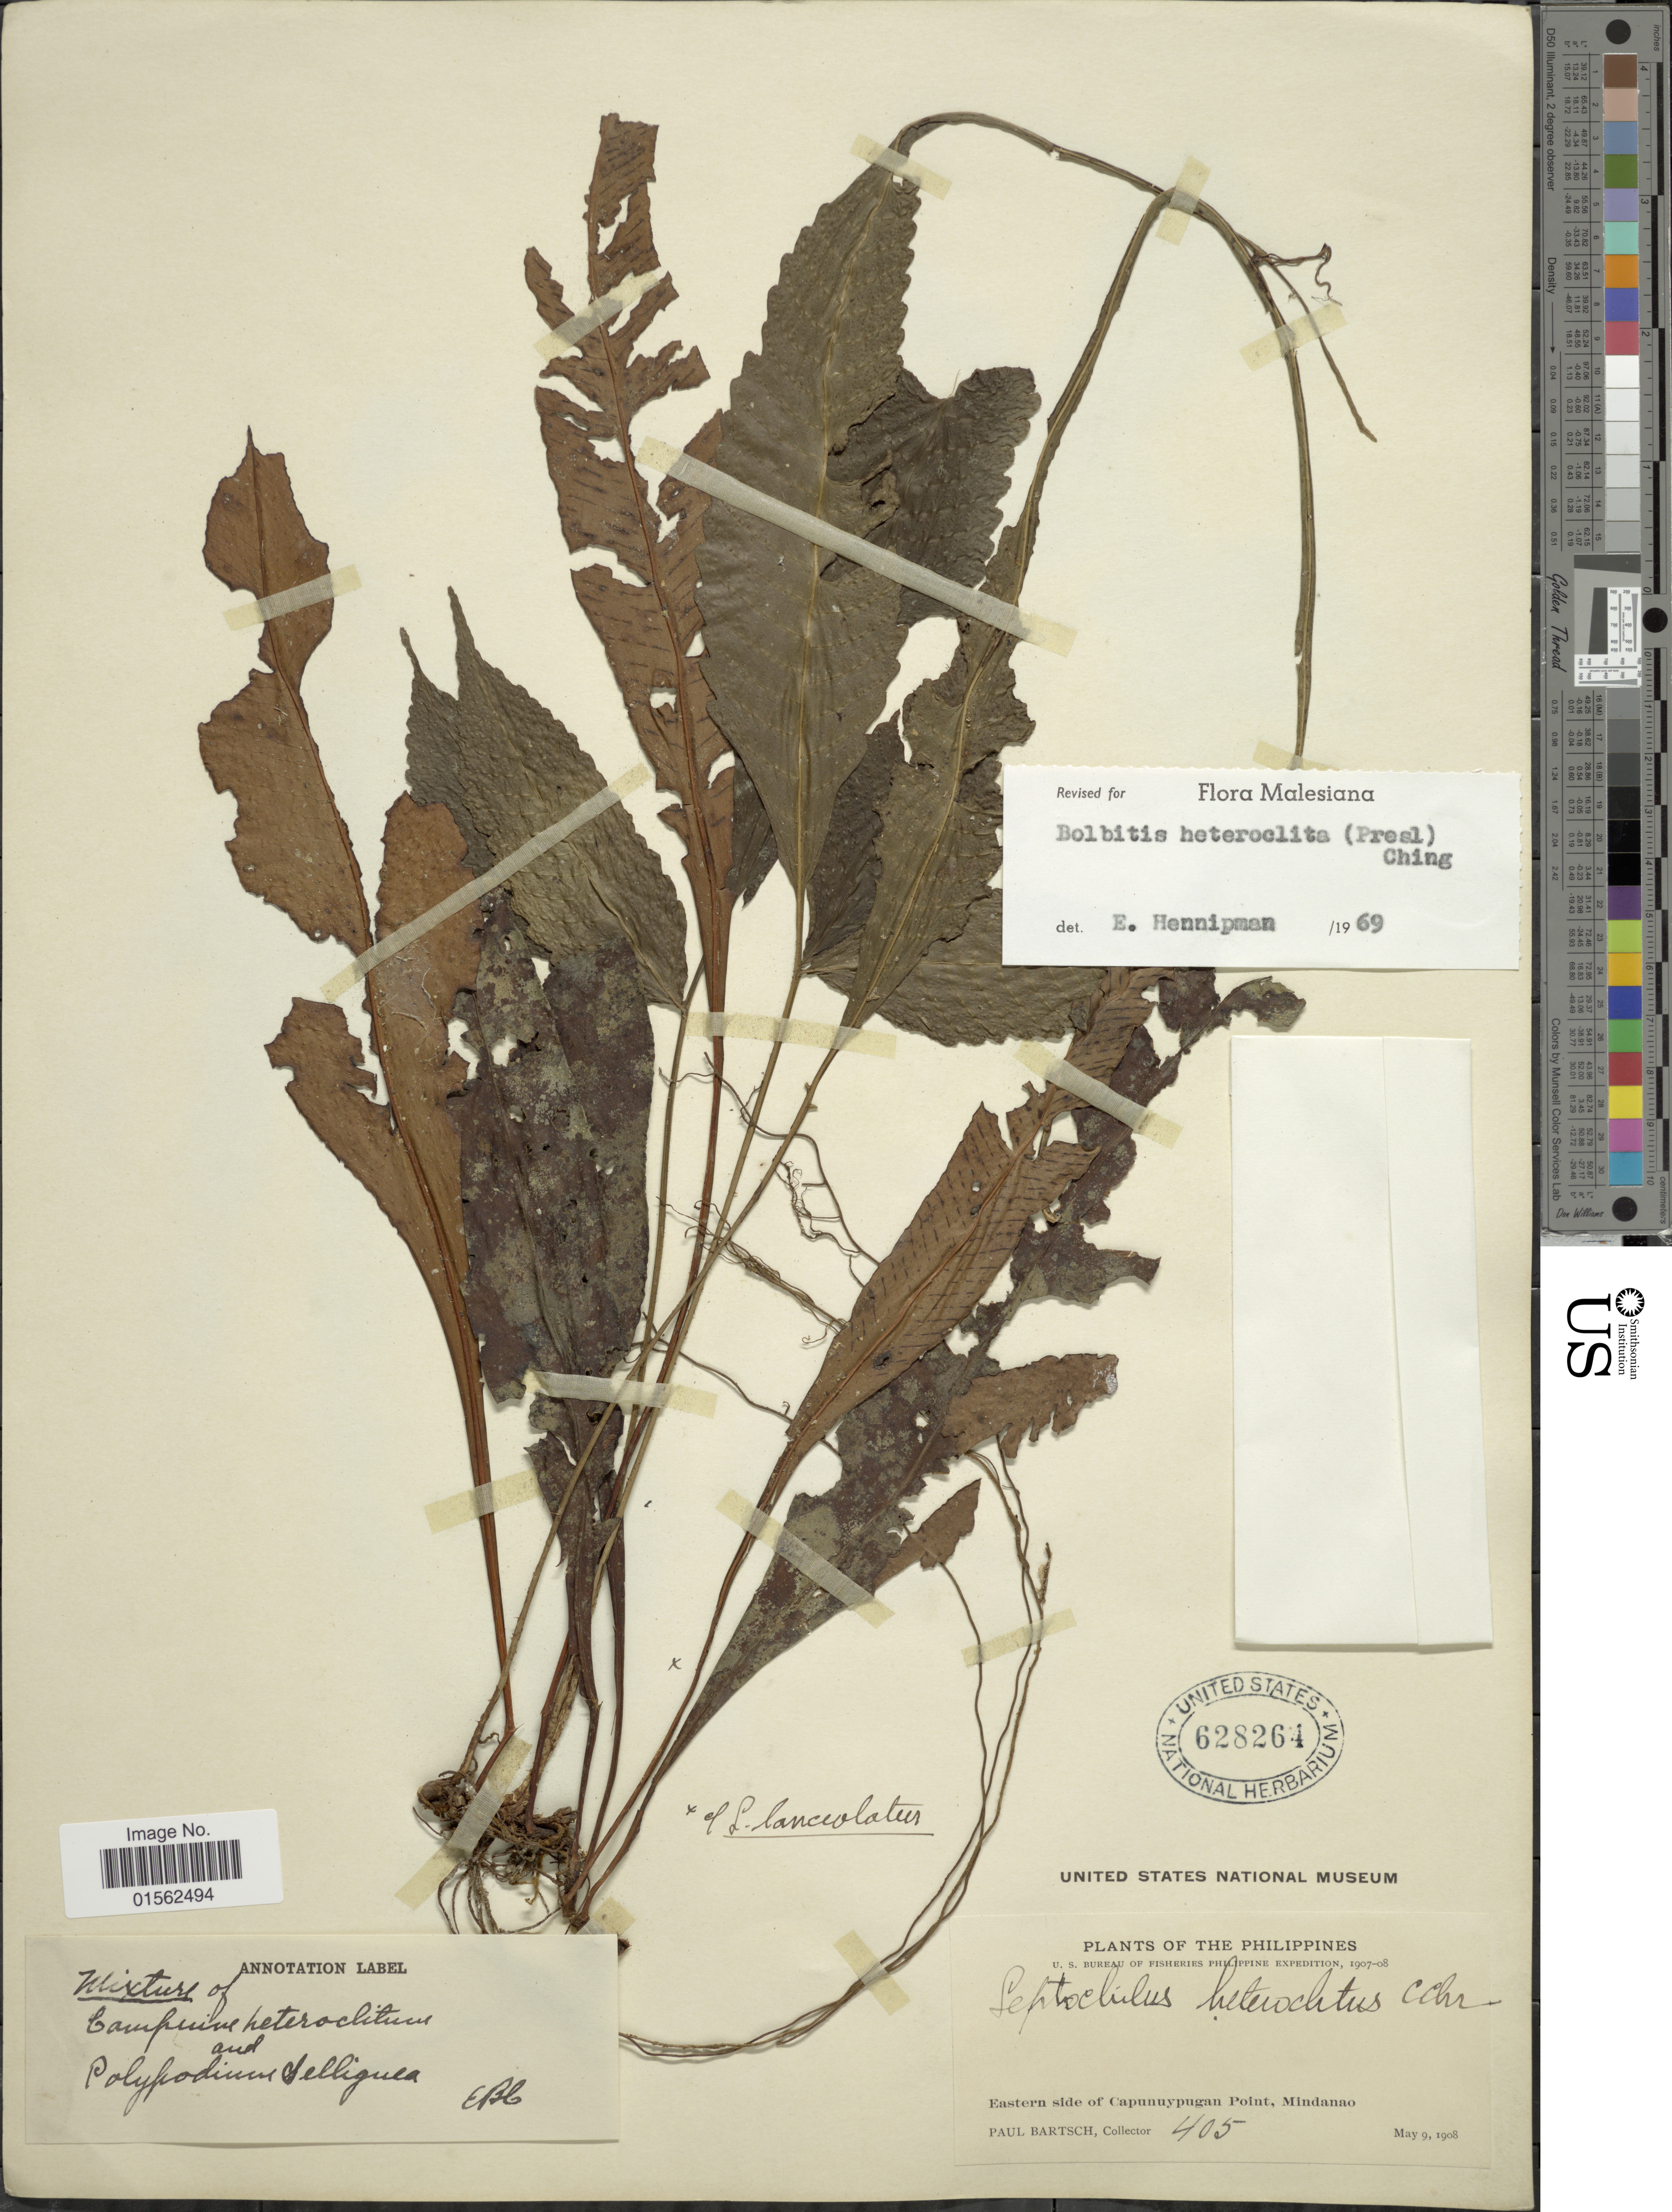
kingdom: Plantae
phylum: Tracheophyta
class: Polypodiopsida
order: Polypodiales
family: Dryopteridaceae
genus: Bolbitis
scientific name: Bolbitis heteroclita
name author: (C. Presl) Ching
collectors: P. Bartsch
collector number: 405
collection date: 1908-05-09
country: Philippines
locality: Philippines, eastern side of Capunuypugan Point, Mindanao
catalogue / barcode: US 628264